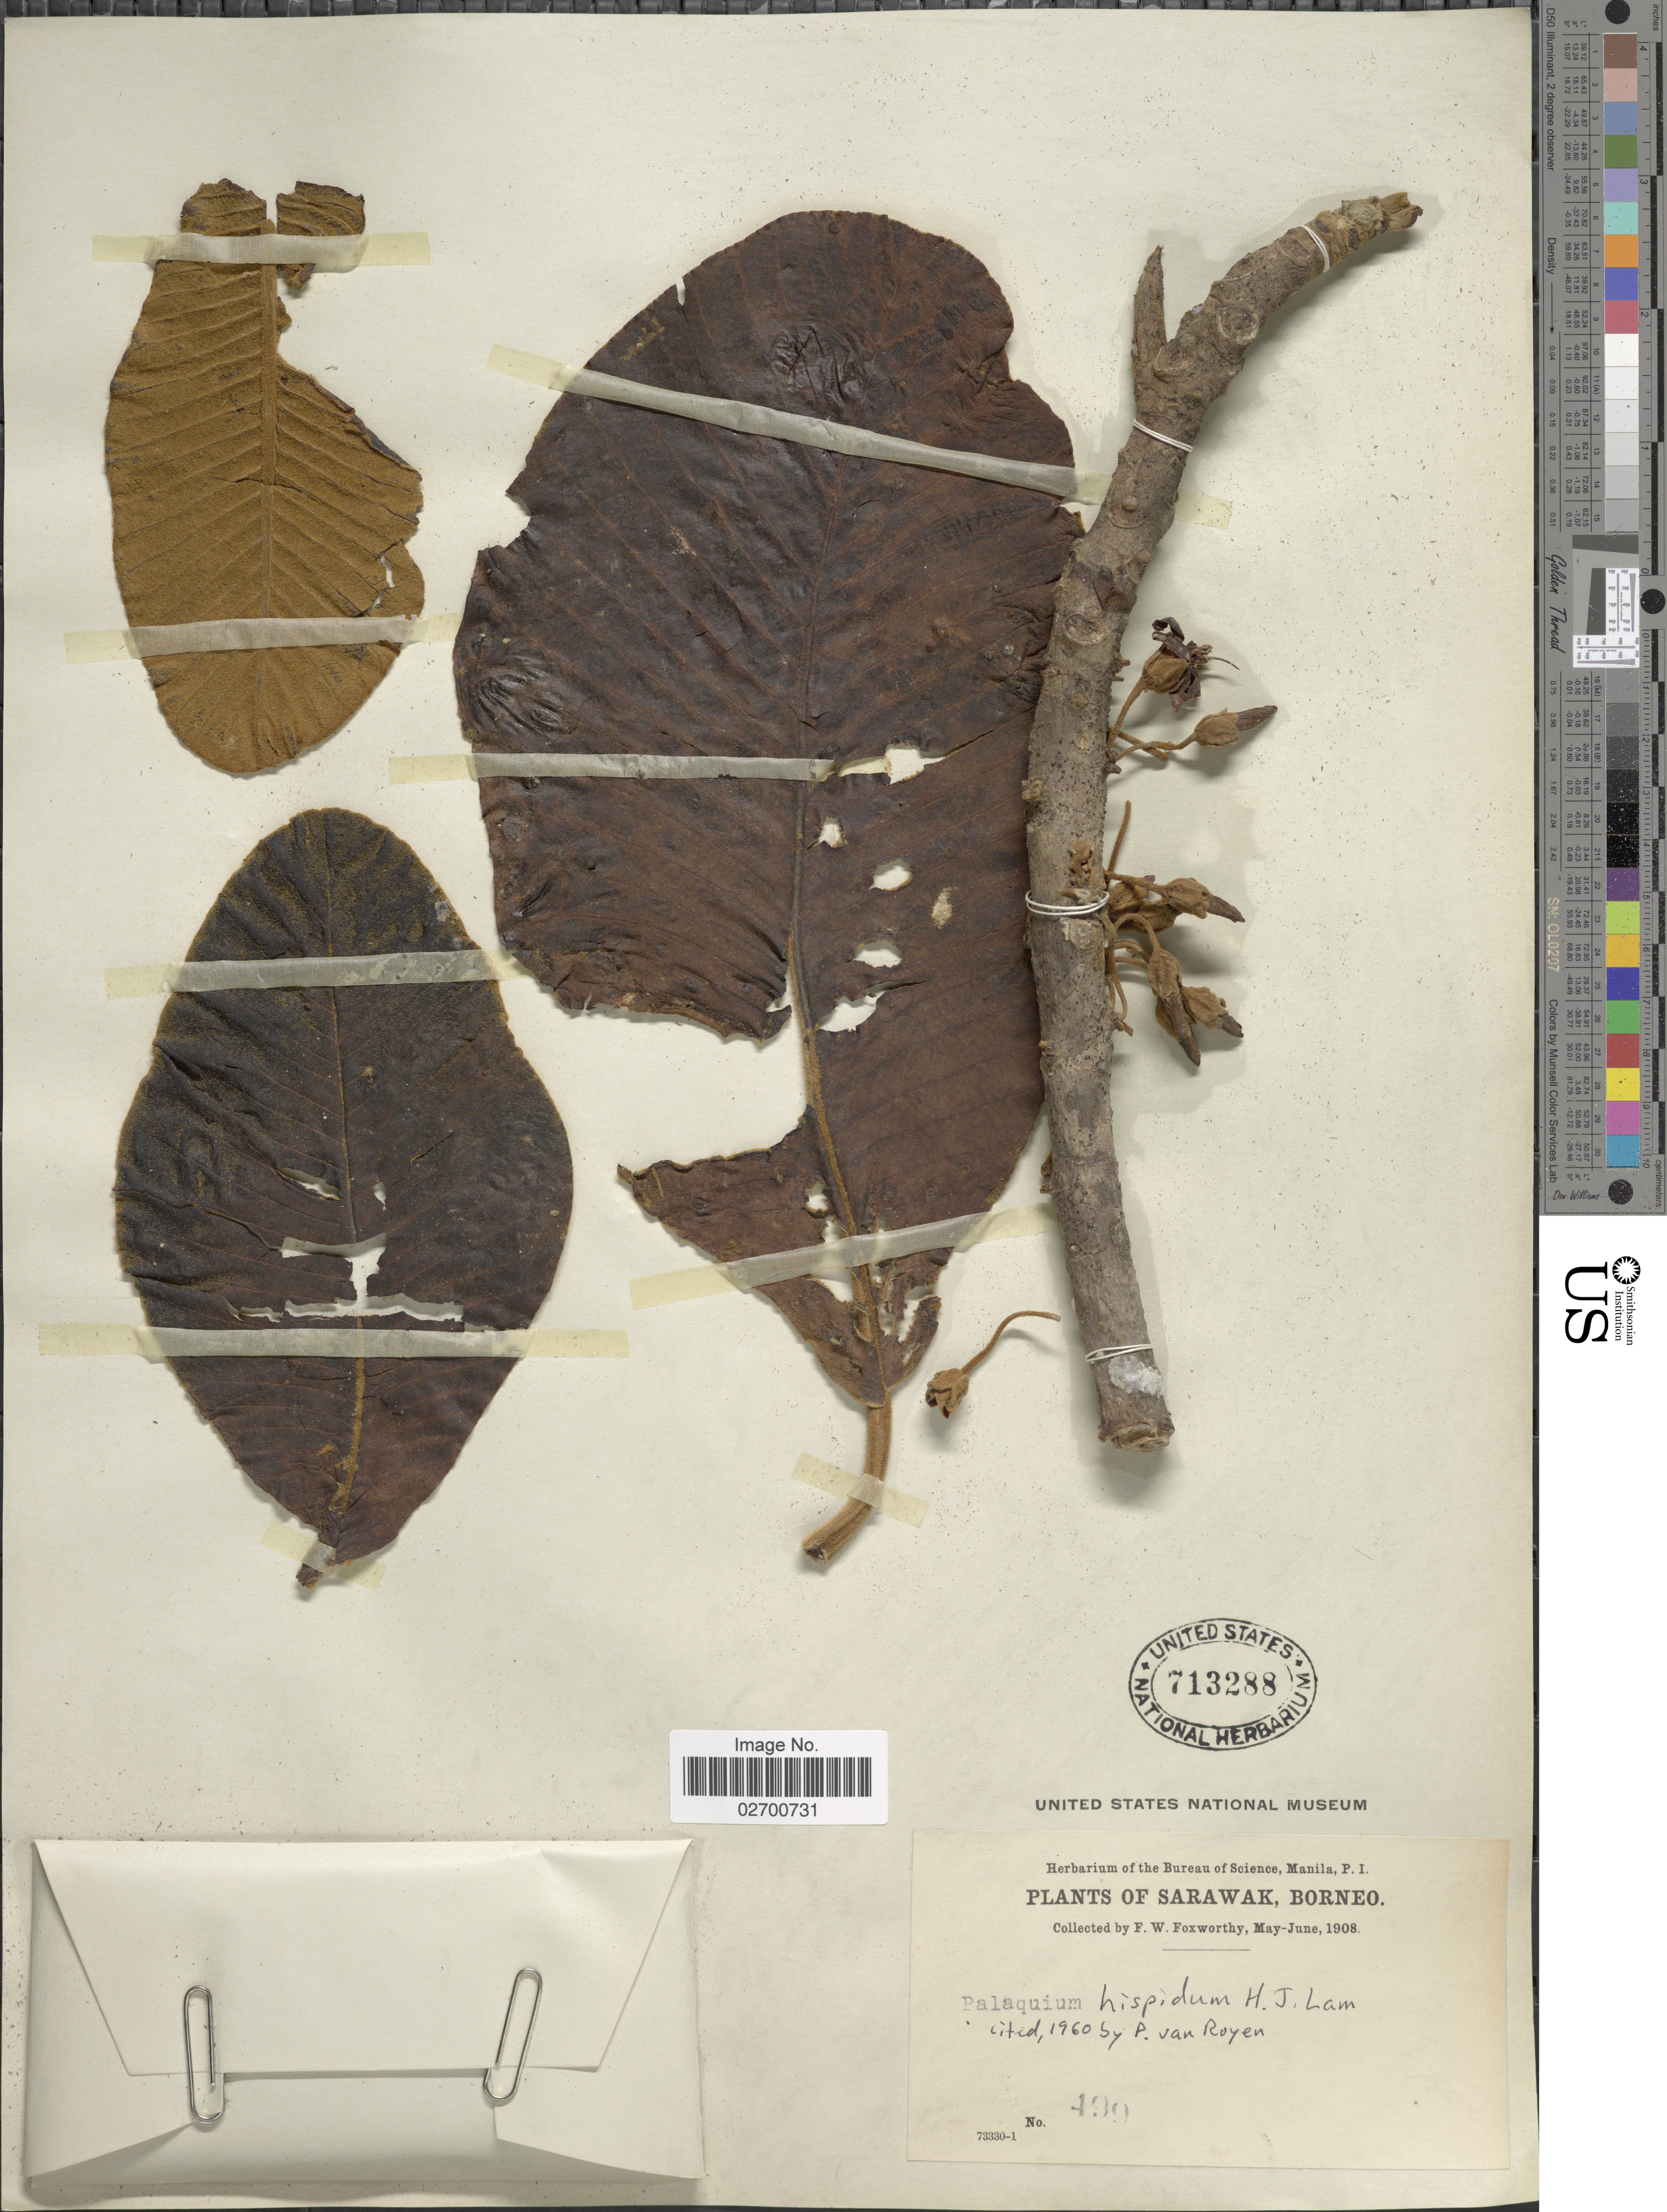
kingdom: Plantae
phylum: Tracheophyta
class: Magnoliopsida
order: Ericales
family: Sapotaceae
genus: Palaquium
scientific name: Palaquium hispidum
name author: H.J. Lam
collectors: F. W. Foxworthy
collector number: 499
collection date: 1908-05/1908-06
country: Malaysia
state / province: Sarawak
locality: Sarawak, Borneo.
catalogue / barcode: US 713288